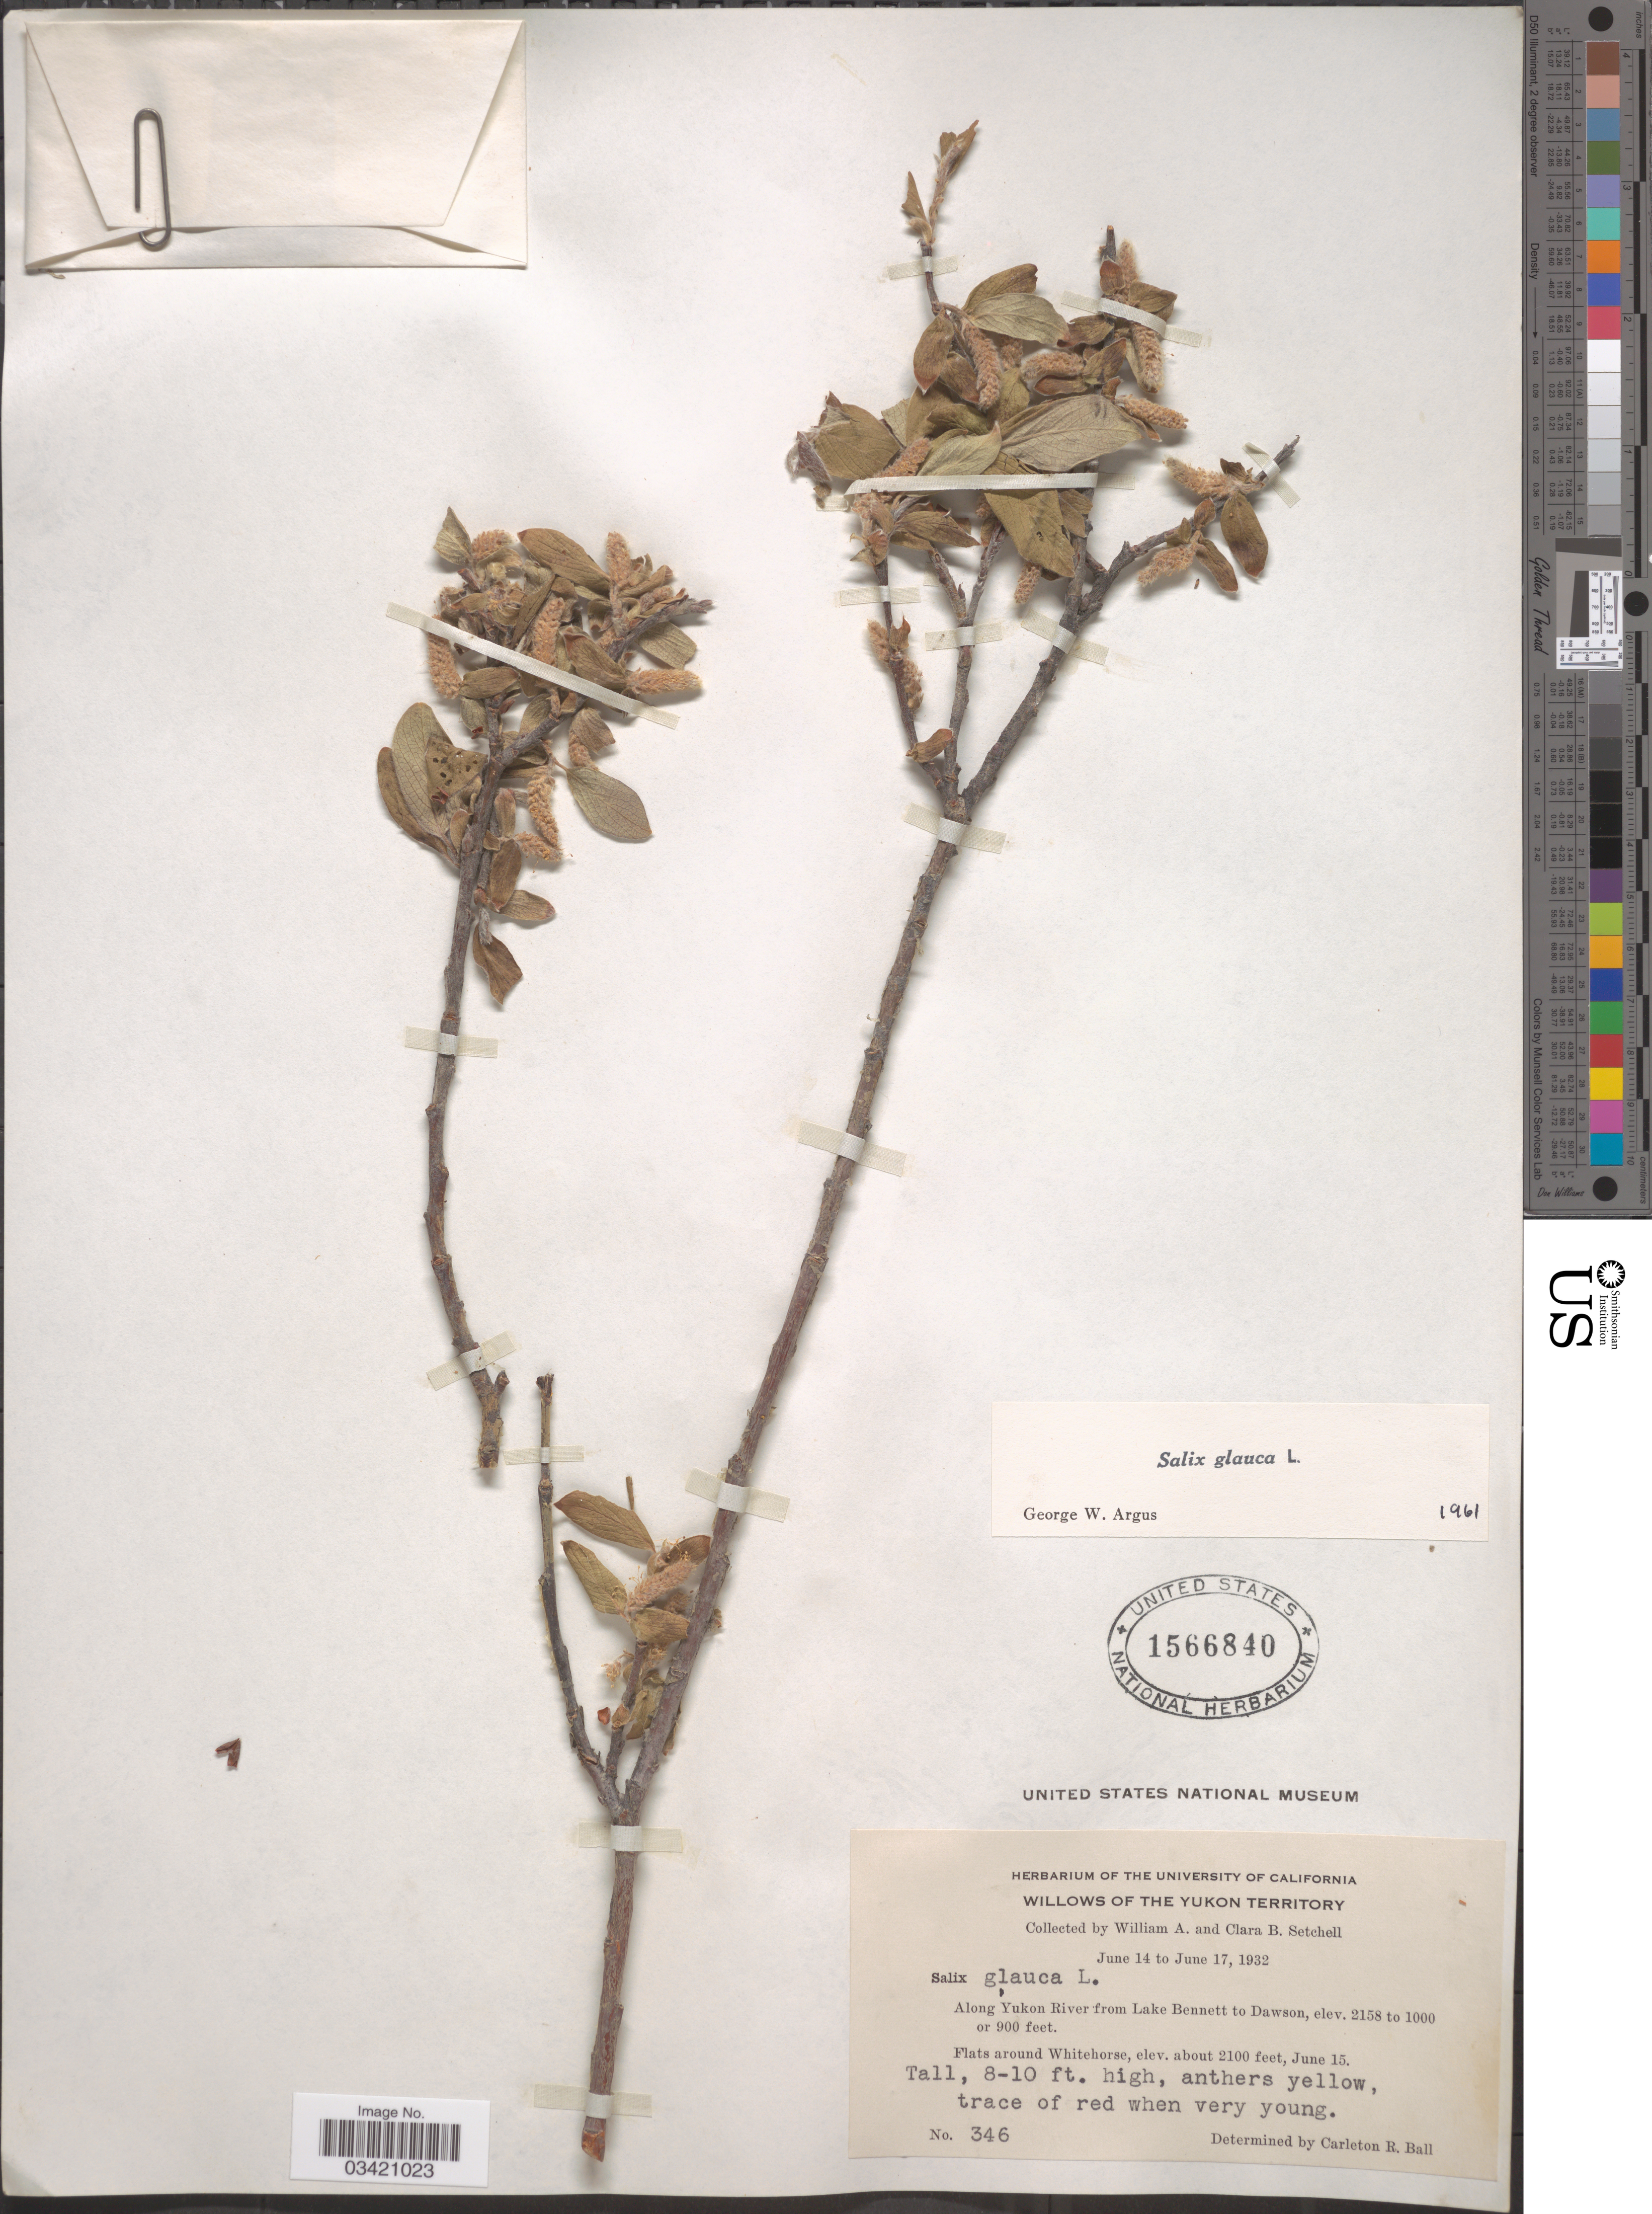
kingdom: Plantae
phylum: Tracheophyta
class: Magnoliopsida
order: Malpighiales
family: Salicaceae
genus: Salix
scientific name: Salix glauca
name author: L.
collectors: W. Setchell & C. B. Setchell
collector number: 346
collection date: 1932-06-15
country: Canada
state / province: Yukon Territory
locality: Along Yukon River from Lake Bennett to Dawson. Flats around Whitehorse.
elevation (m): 274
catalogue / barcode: US 1566840